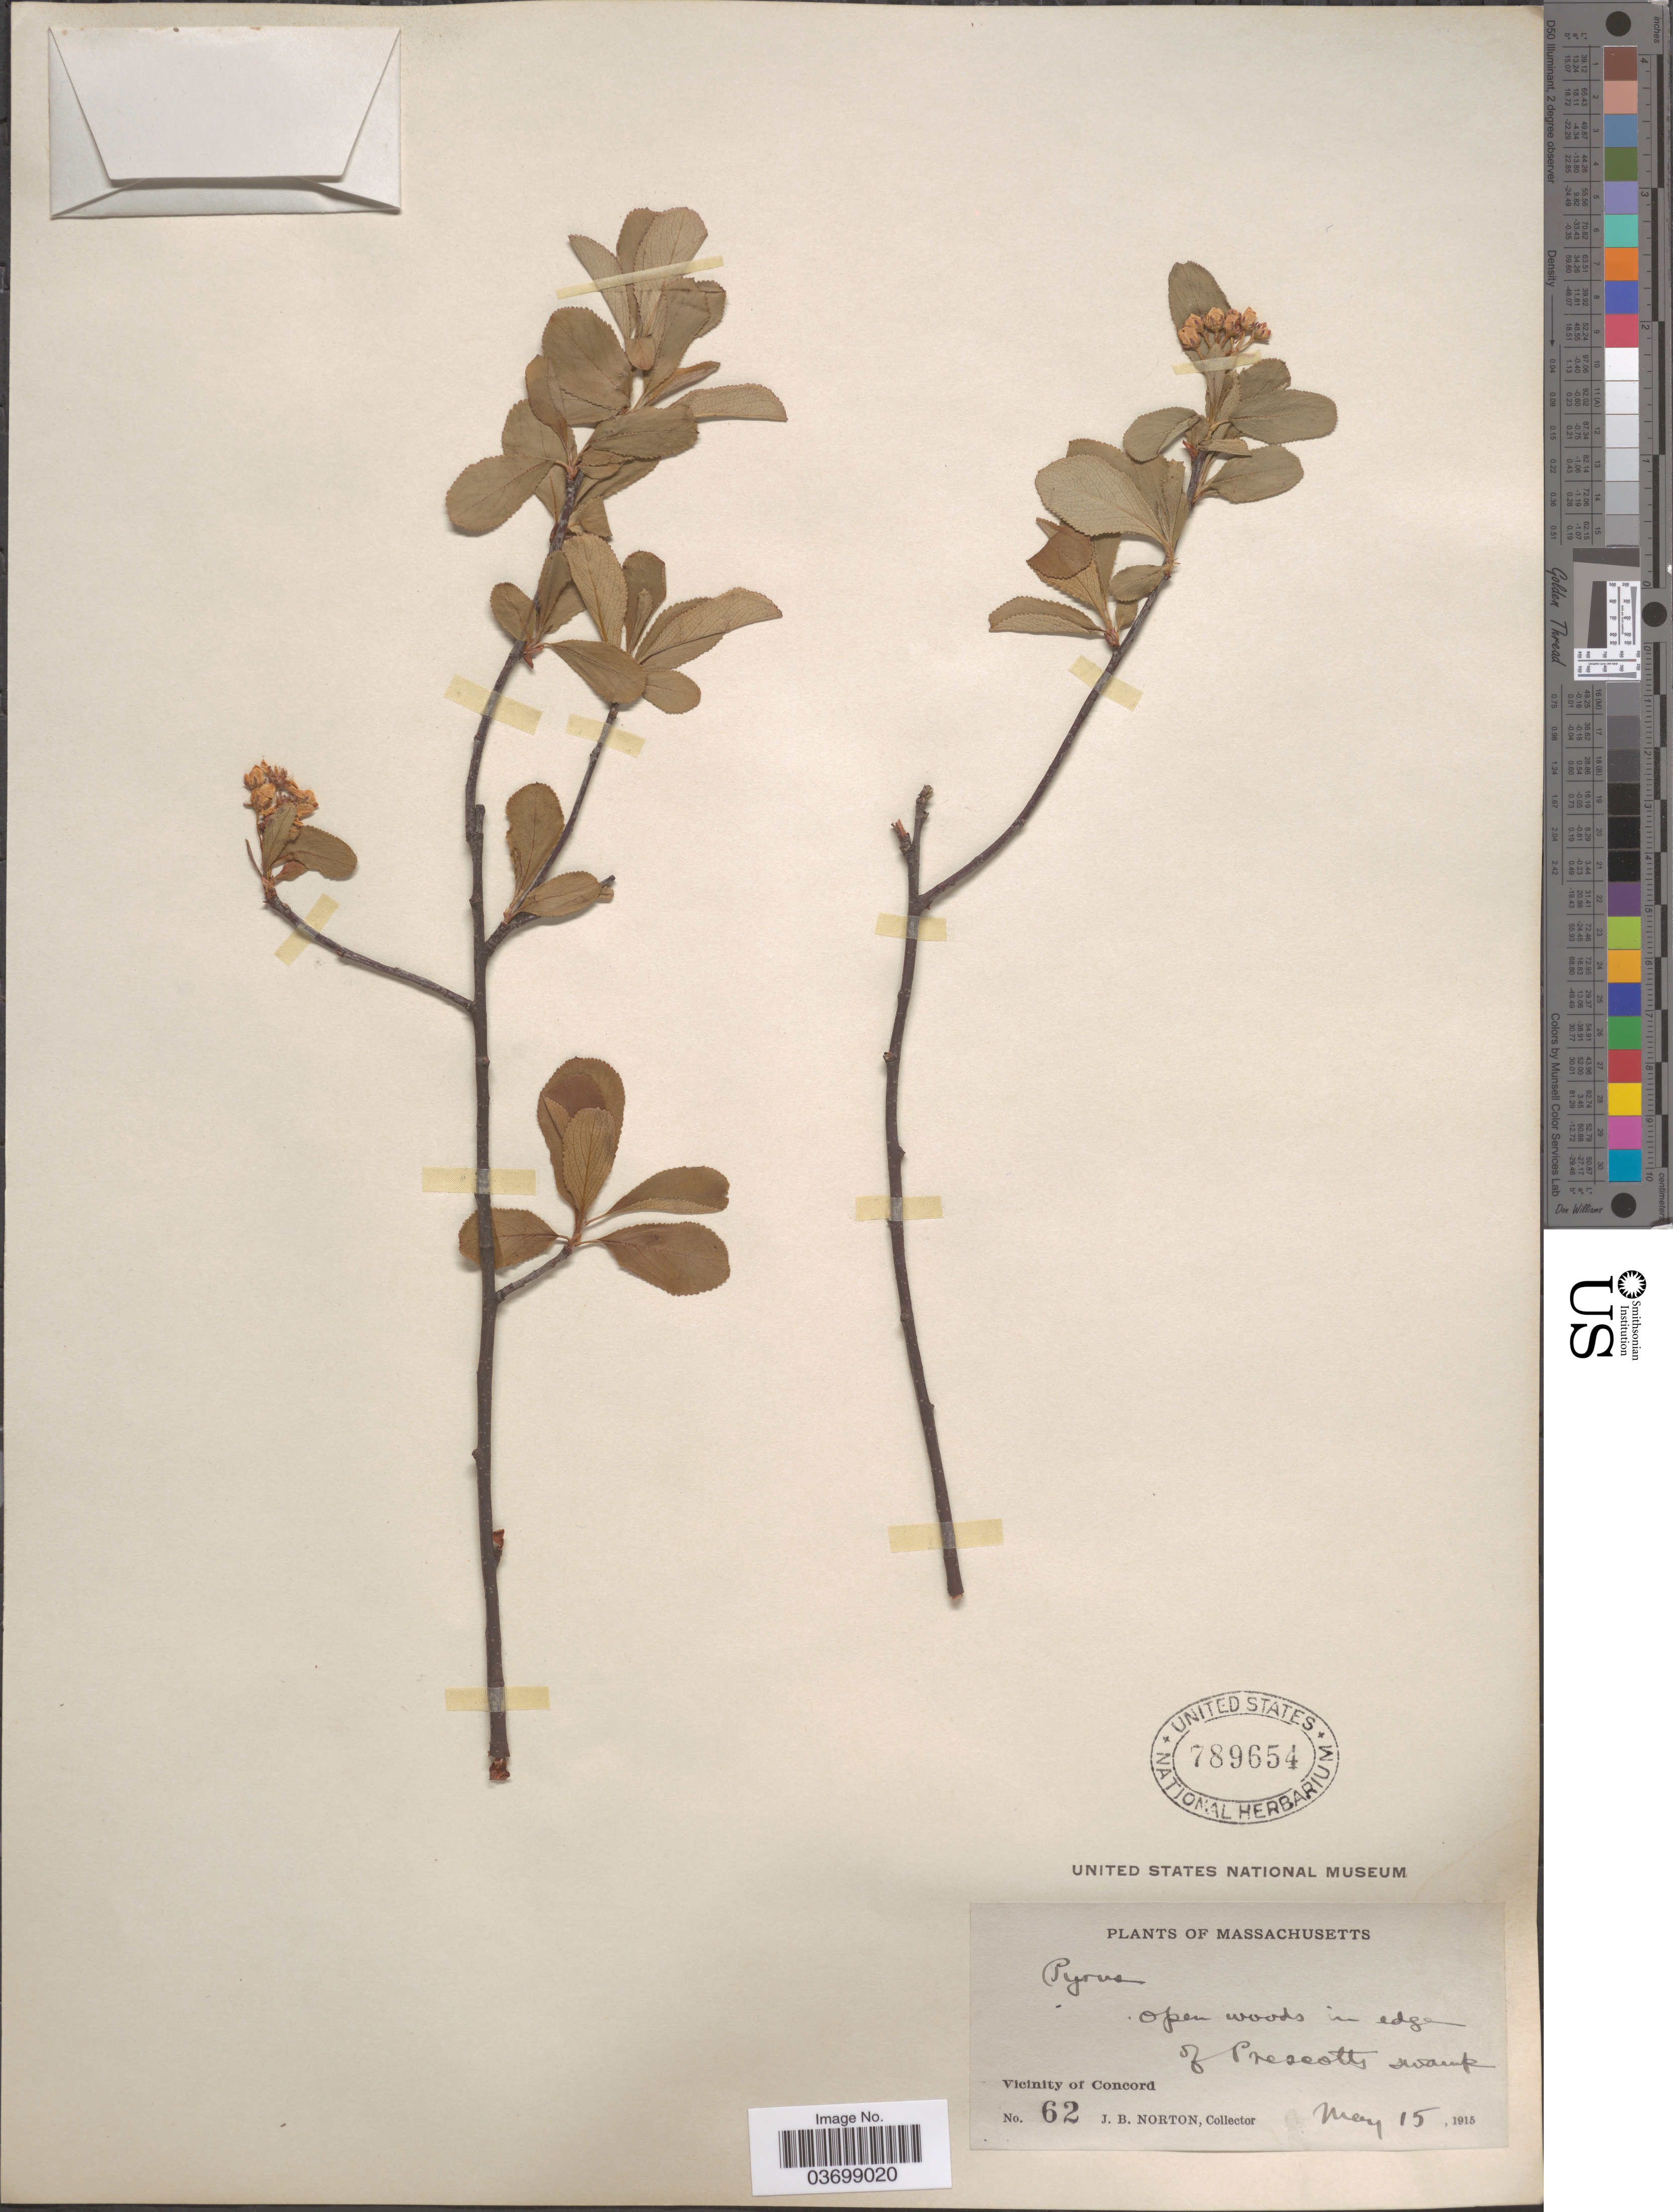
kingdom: Plantae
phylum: Tracheophyta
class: Magnoliopsida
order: Rosales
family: Rosaceae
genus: Aronia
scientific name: Aronia sp.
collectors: J. B. Norton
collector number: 62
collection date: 1915-05-15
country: United States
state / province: Massachusetts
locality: In edge of Prescotts swamp. Vicinity of Concord.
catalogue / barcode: US 789654